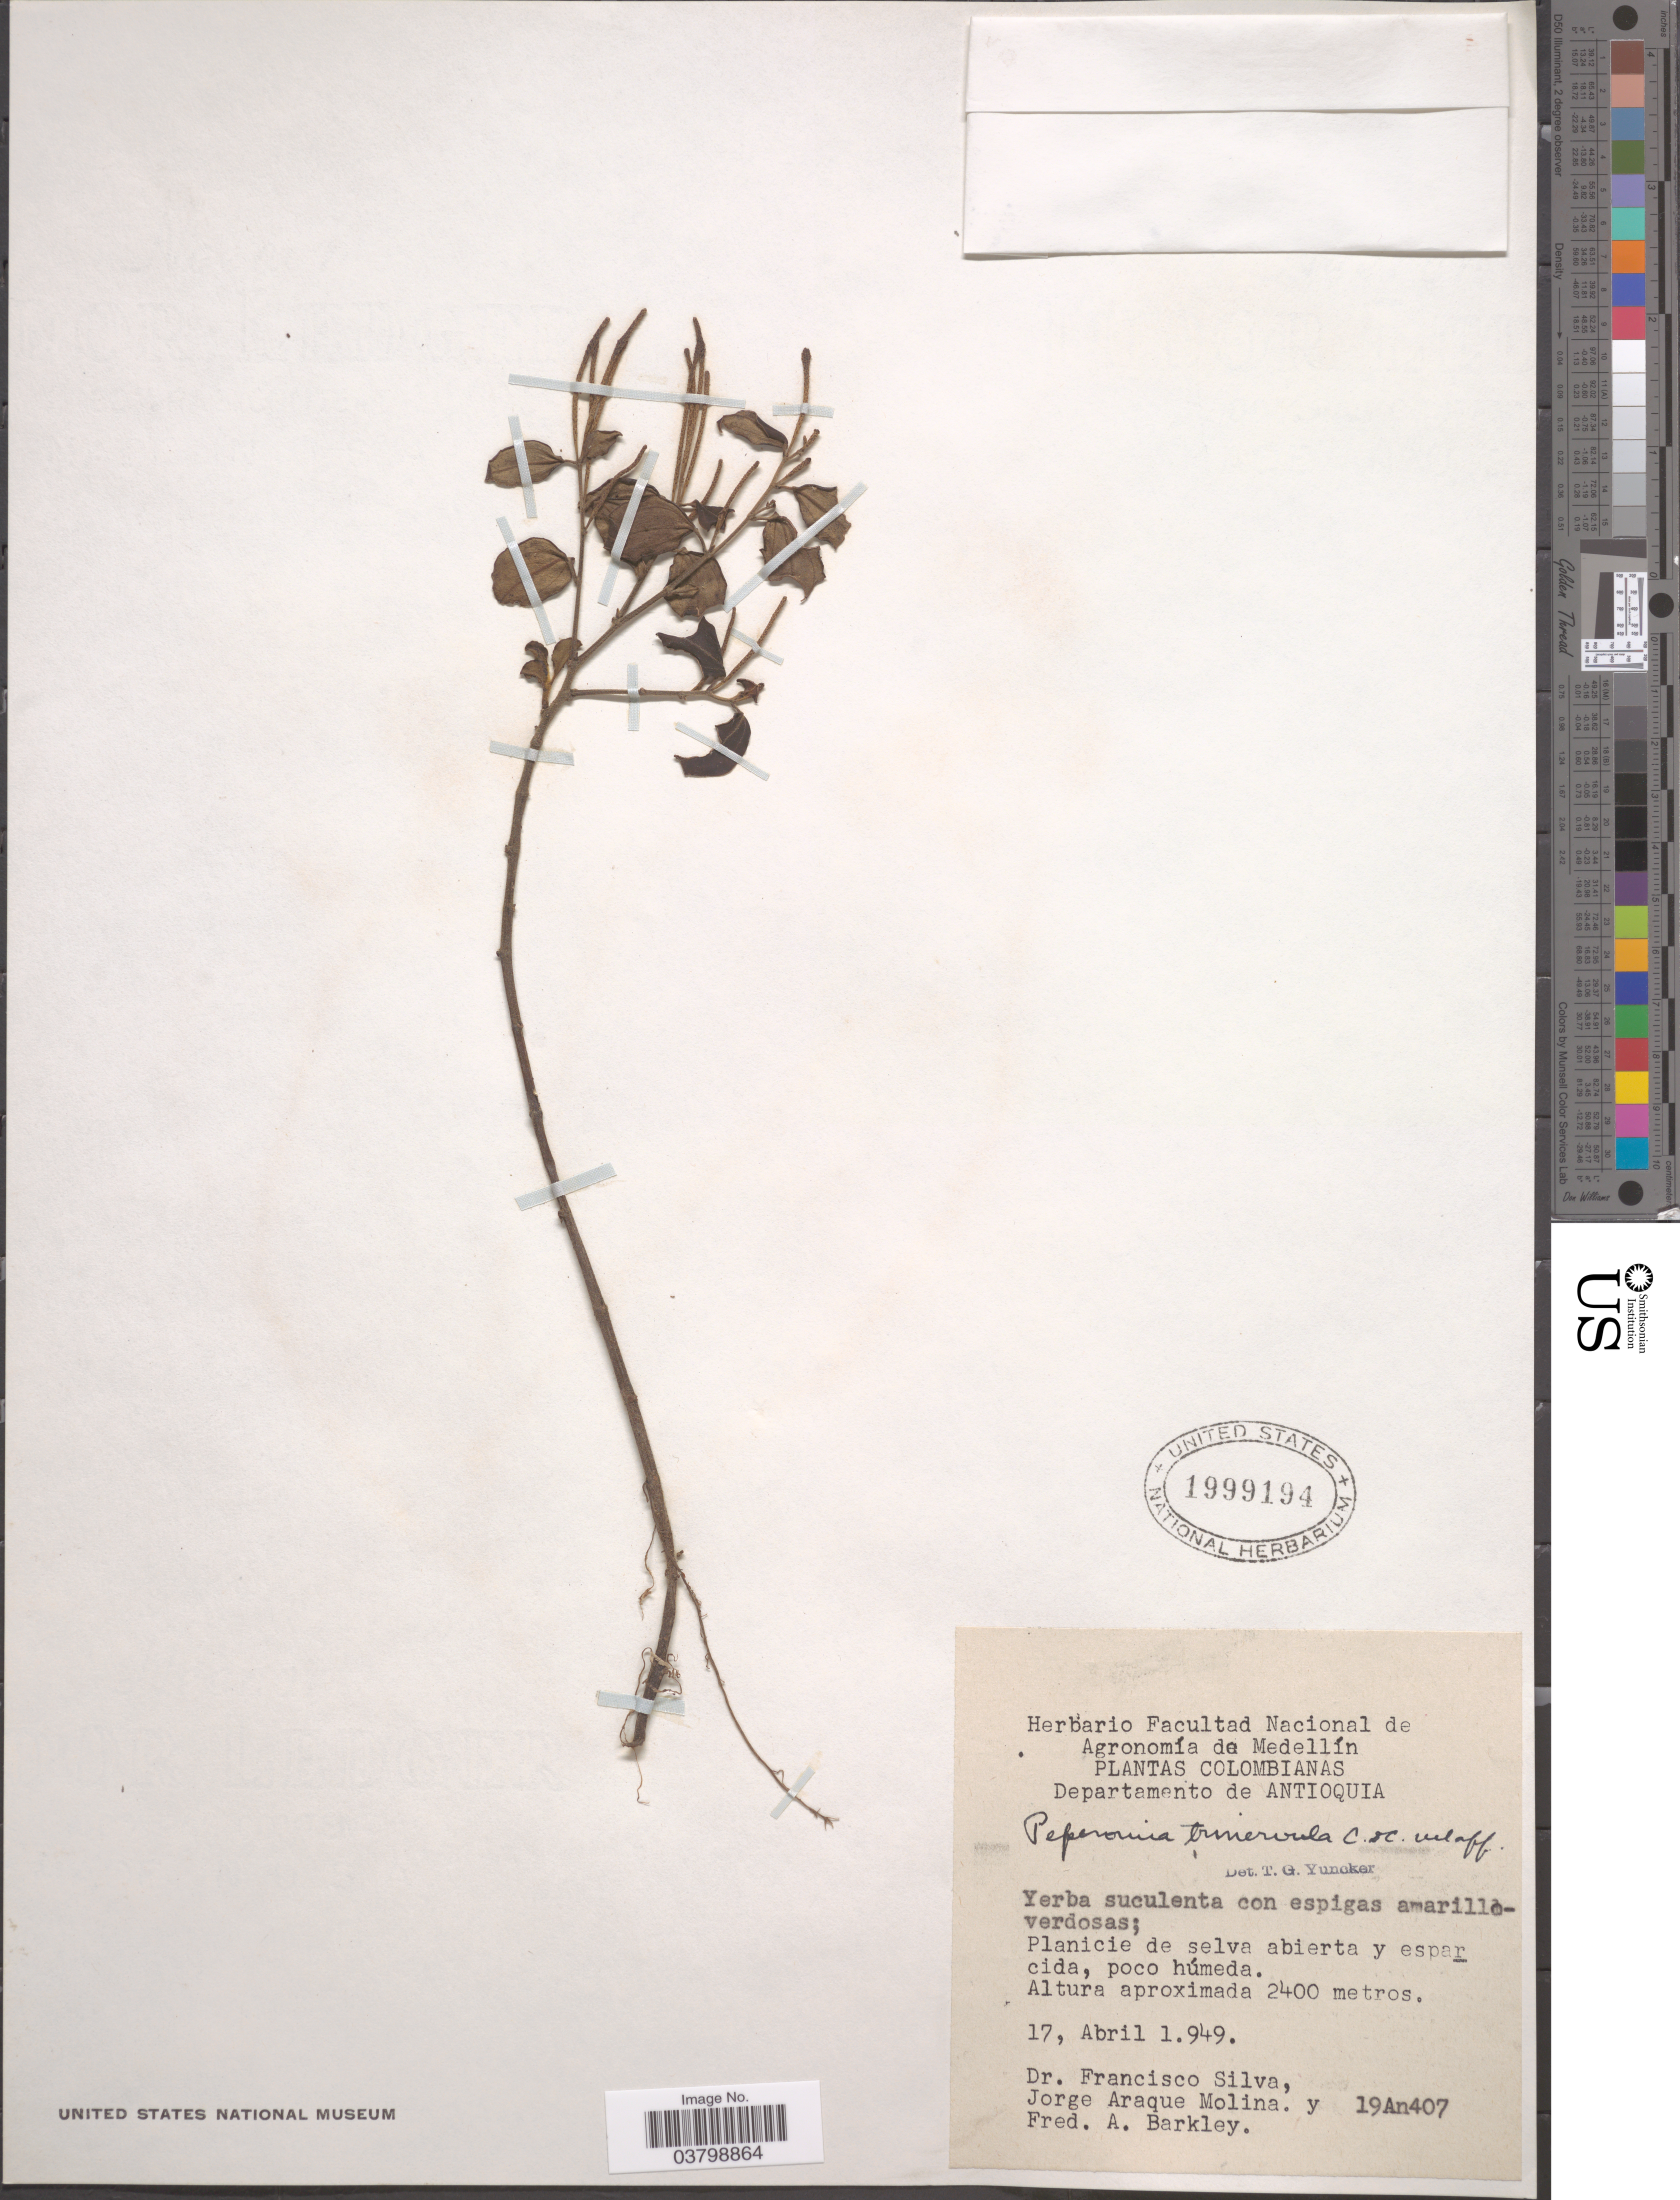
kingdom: Plantae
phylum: Tracheophyta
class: Magnoliopsida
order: Piperales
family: Piperaceae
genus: Peperomia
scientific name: Peperomia trinervula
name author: C. DC.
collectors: F. Silva, J. Araque Molina & F. A. Barkley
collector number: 19An407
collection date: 1949-04-17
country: Colombia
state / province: Antioquia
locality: Departamento de Antioquia.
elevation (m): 2400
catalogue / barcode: US 1999194